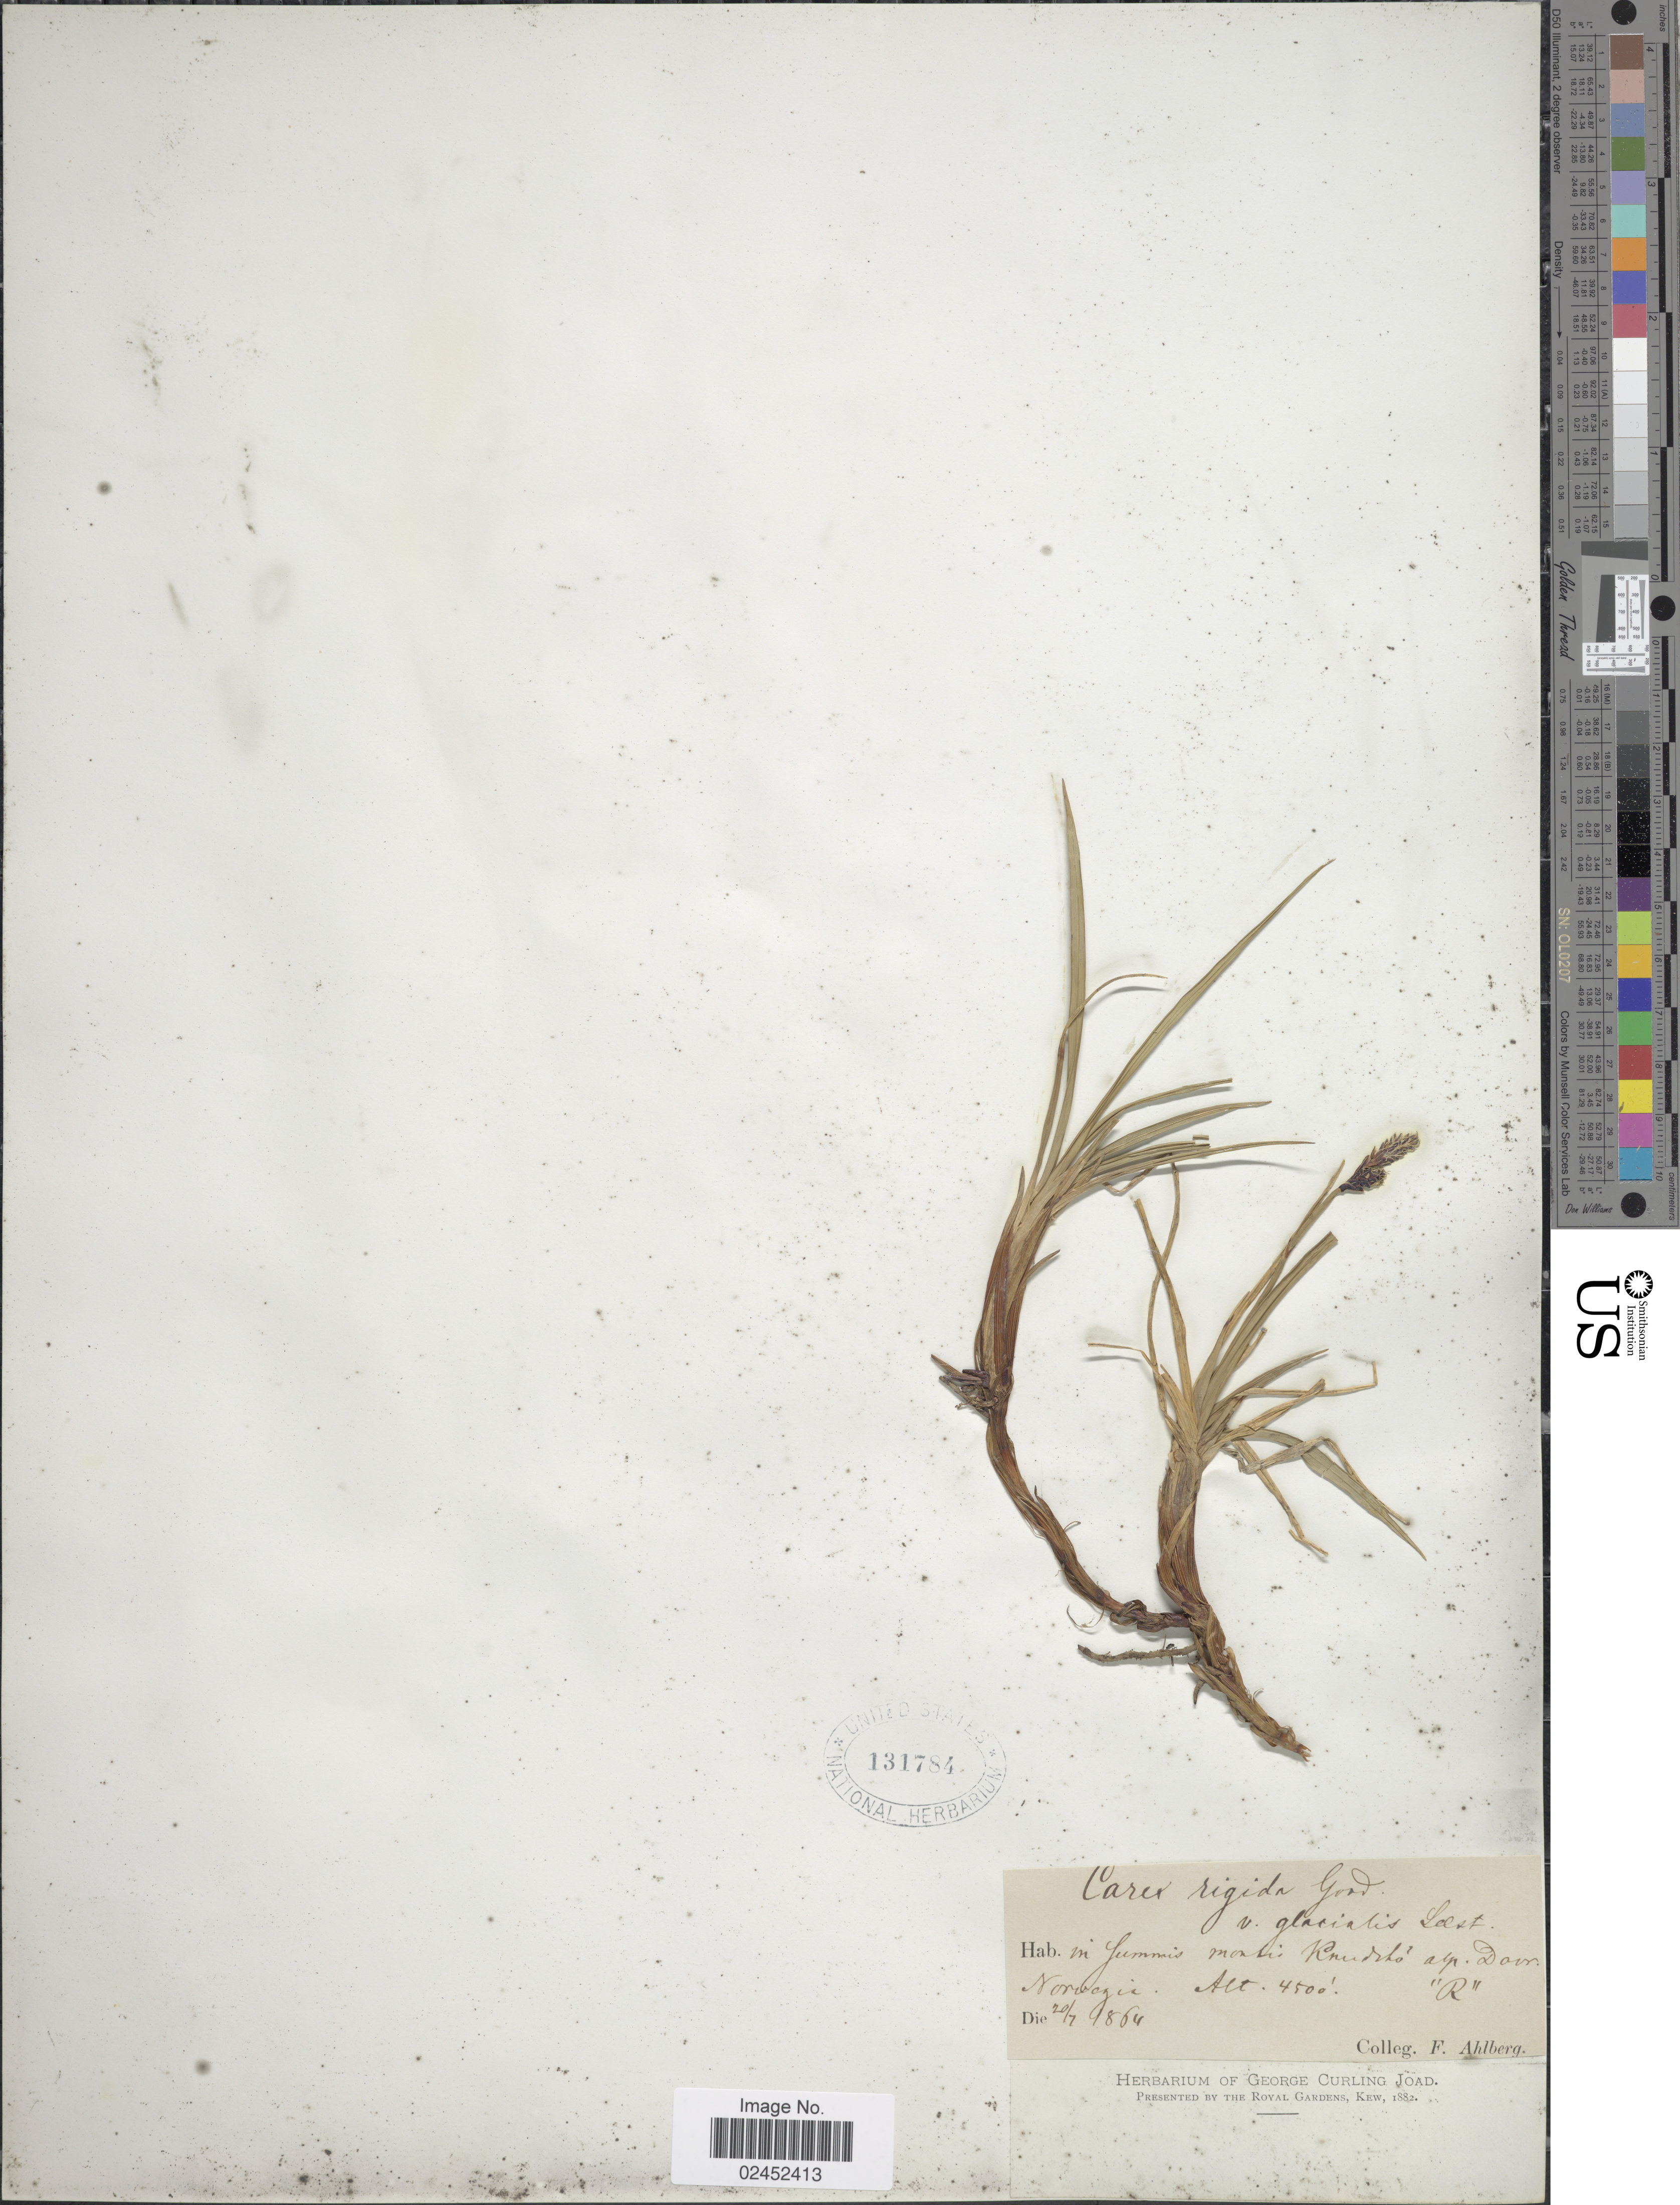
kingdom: Plantae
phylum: Tracheophyta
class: Liliopsida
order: Poales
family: Cyperaceae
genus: Carex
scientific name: Carex dacica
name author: Heuff.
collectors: F. Ahlberg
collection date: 1864-07-20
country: Norway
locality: In fummis montis, Knudilo alp. Dovr. Norvegia.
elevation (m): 1372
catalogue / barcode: US 131784